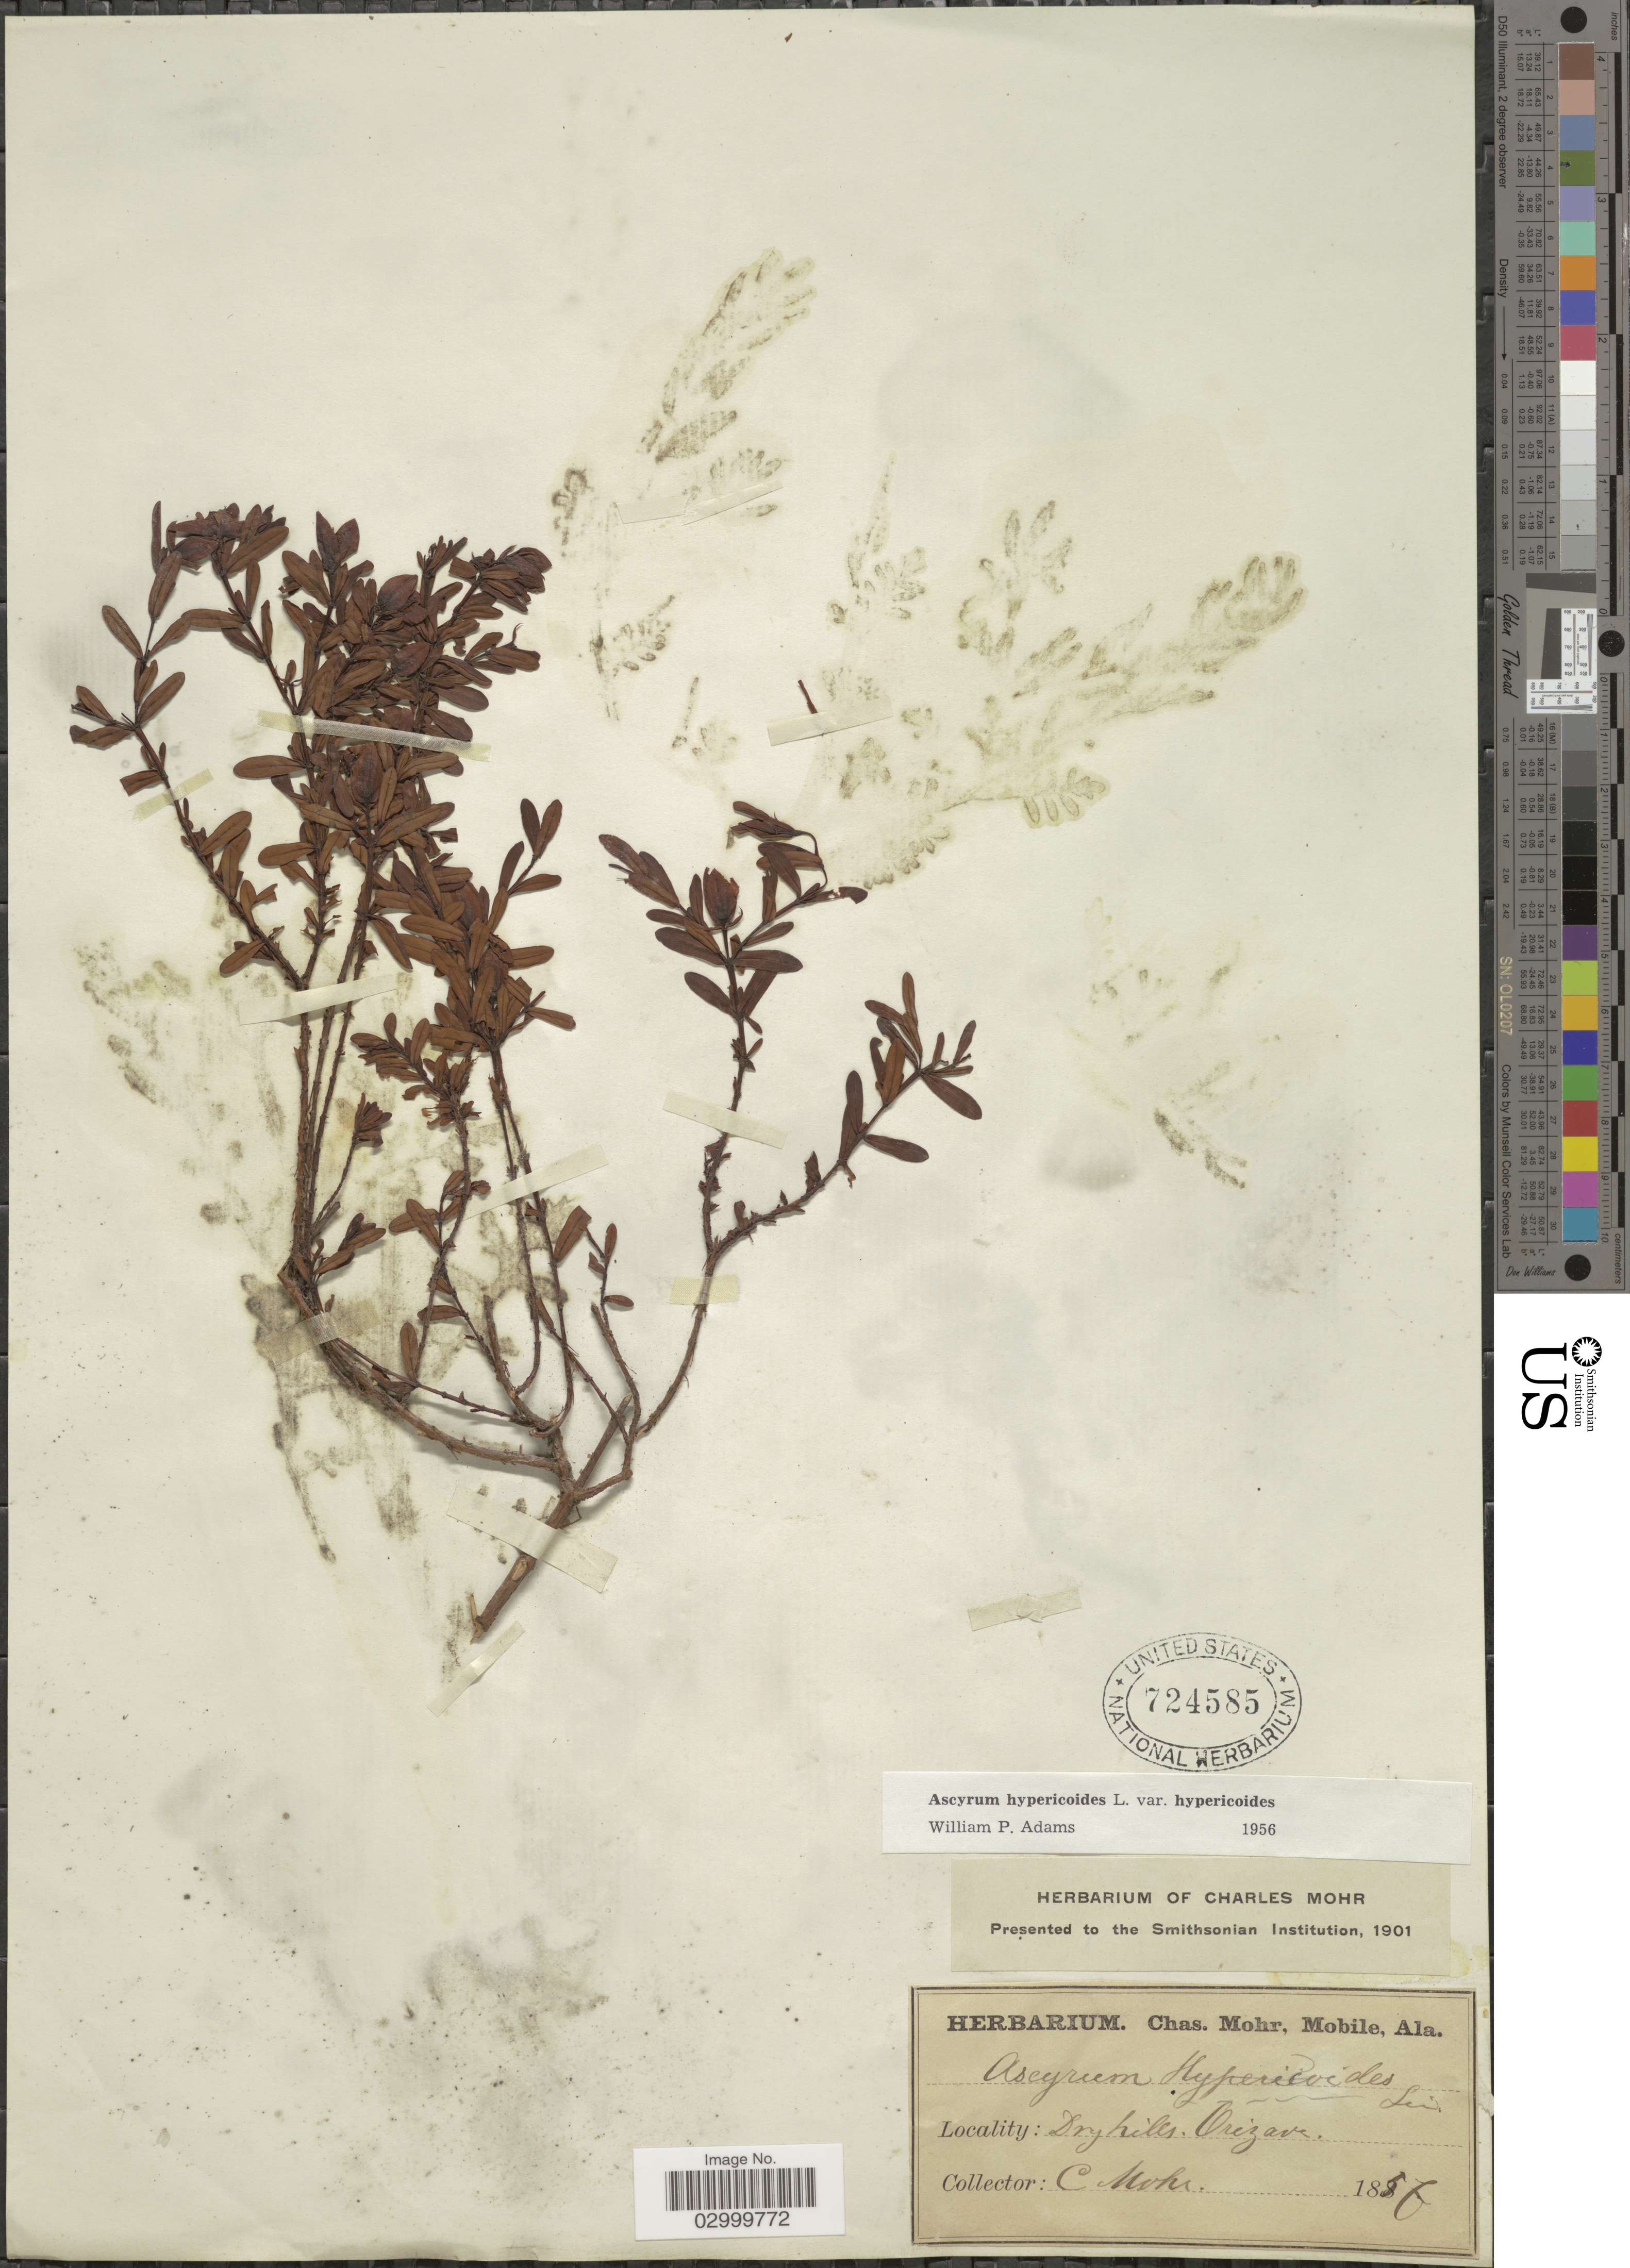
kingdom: Plantae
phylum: Tracheophyta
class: Magnoliopsida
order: Malpighiales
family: Hypericaceae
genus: Hypericum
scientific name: Hypericum hypericoides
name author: (L.) Crantz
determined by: Strong, Mark T., (BOT), Smithsonian Institution - National Museum of Natural History (UNITED STATES)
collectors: Mohr, C. T. (herbarium)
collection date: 1857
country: Mexico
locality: Orizava.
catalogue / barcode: US 724585